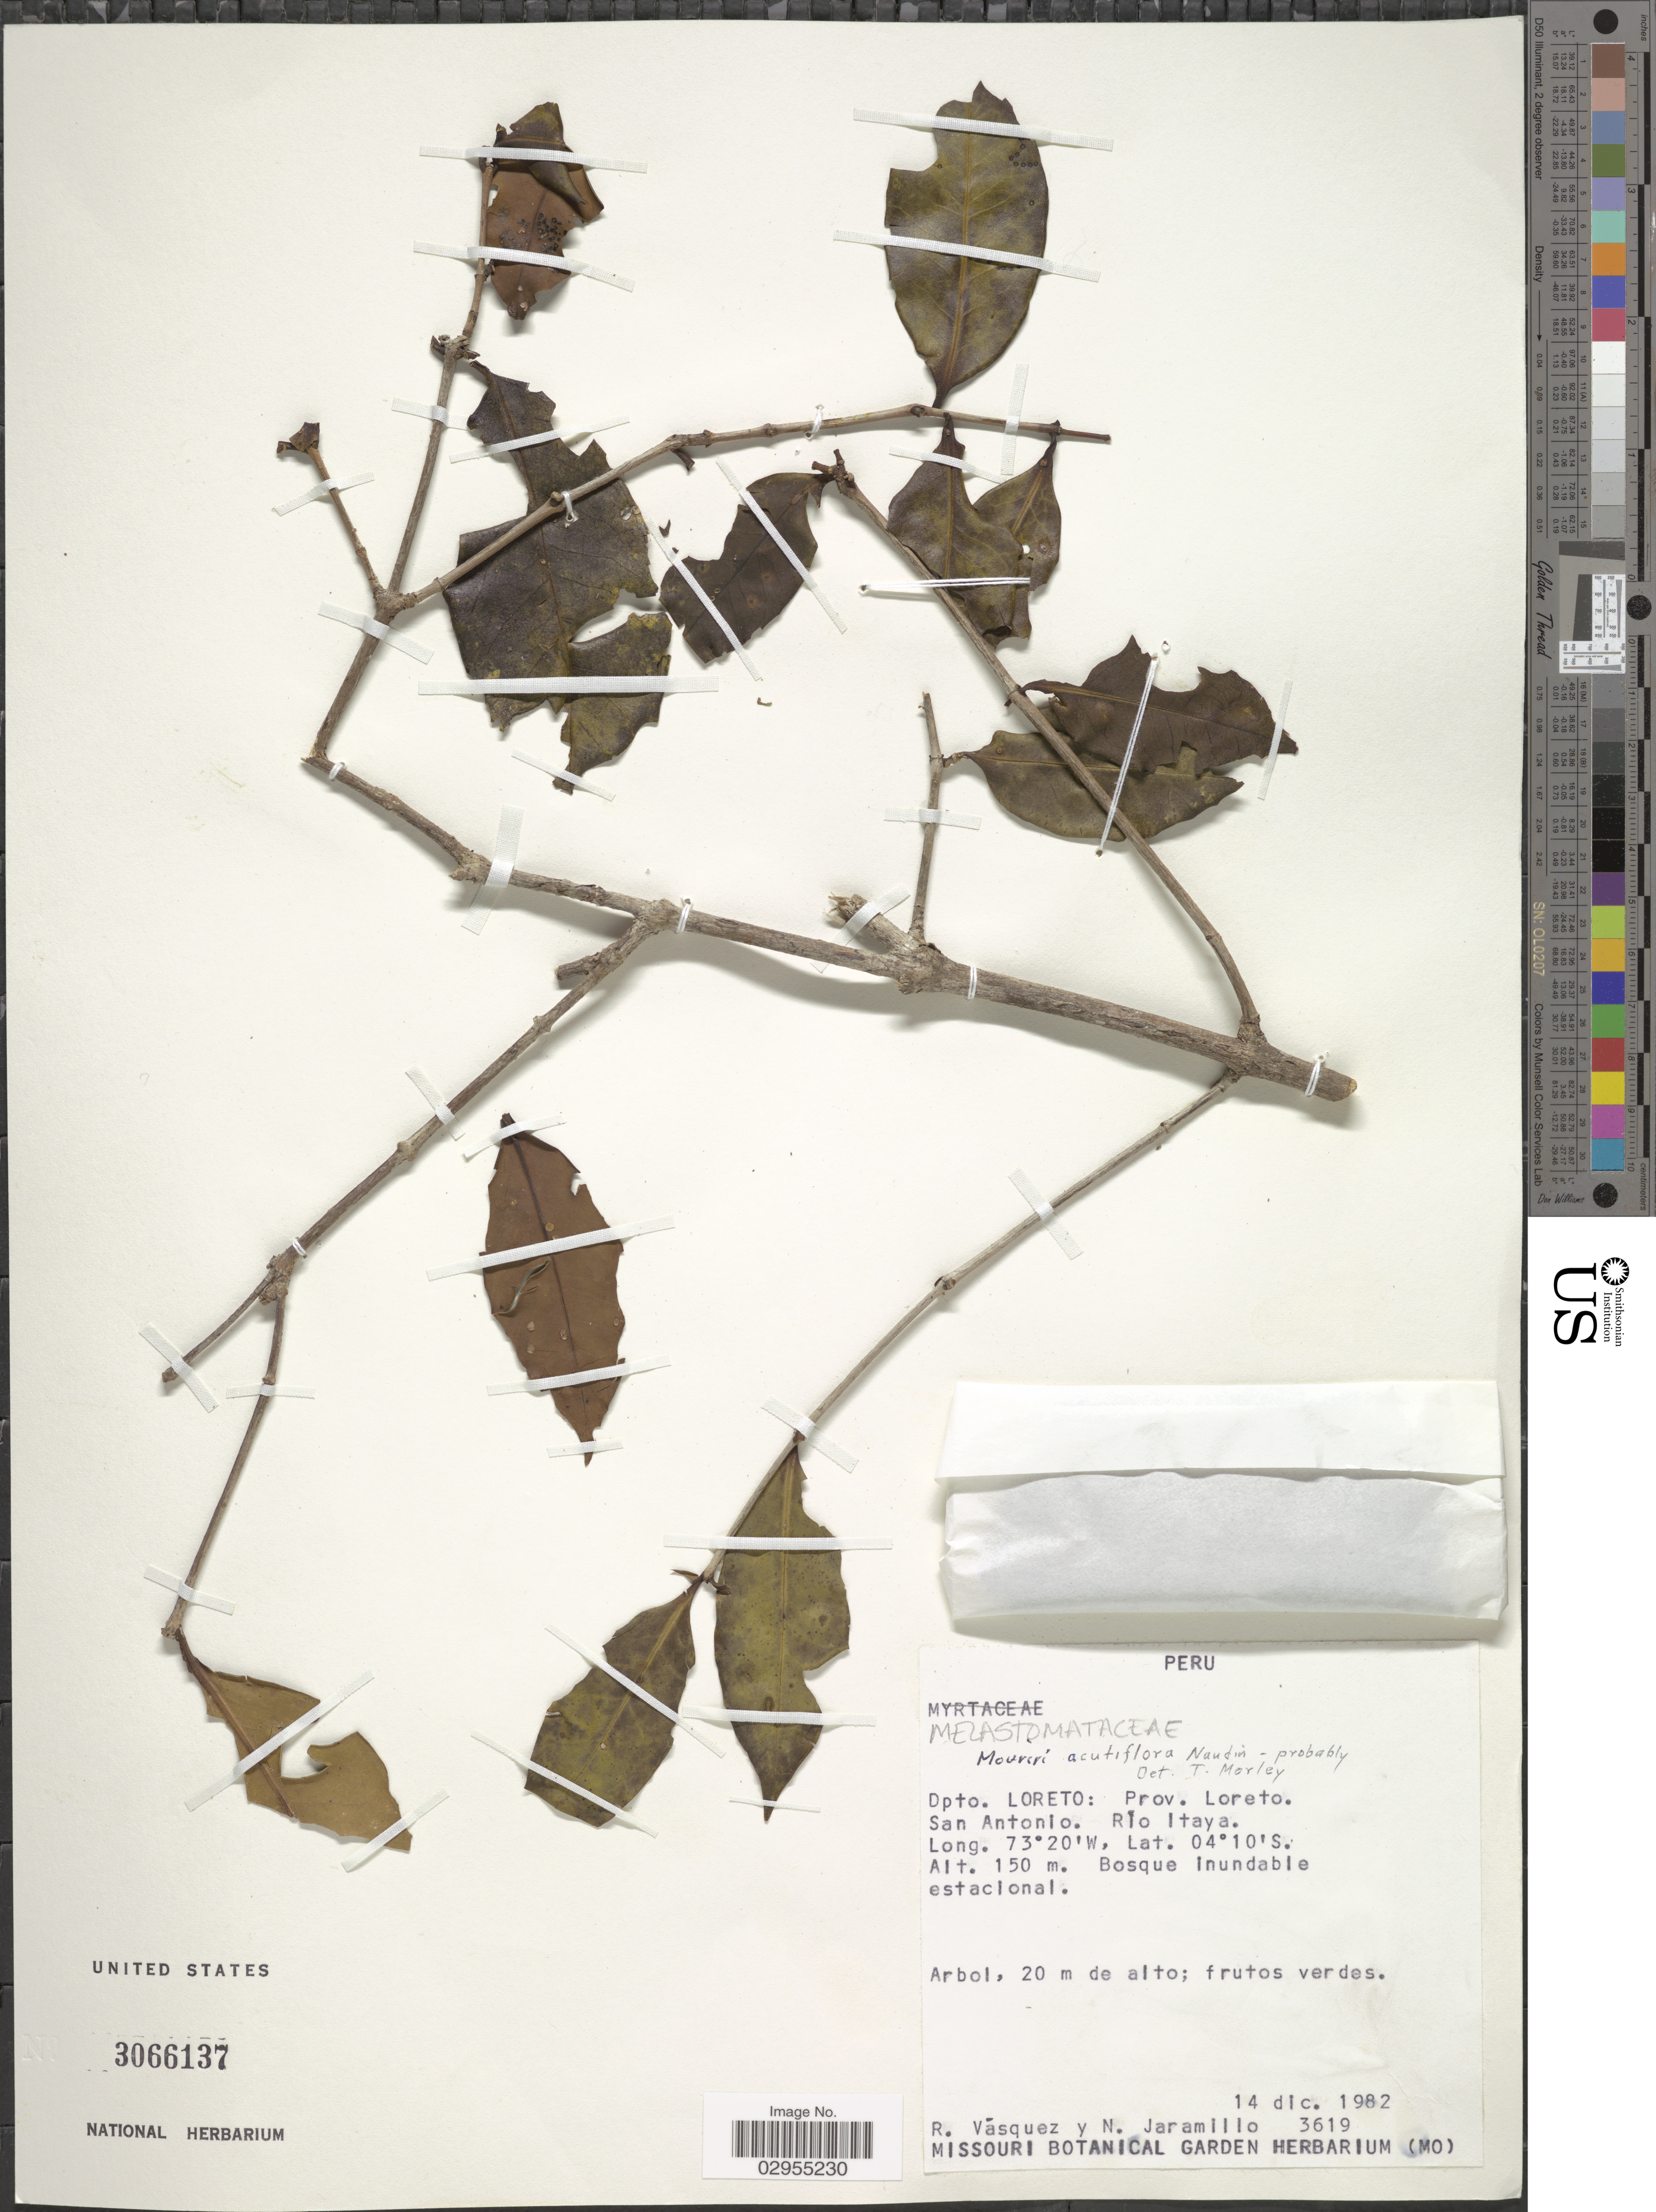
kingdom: Plantae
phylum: Tracheophyta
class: Magnoliopsida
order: Myrtales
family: Melastomataceae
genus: Mouriri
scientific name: Mouriri acutiflora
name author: Naudin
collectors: R. Vásquez & N. Jaramillo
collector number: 3619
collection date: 1982-12-14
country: Peru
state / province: Loreto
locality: San Antonio. Río Itaya.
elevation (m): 150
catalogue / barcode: US 3066137